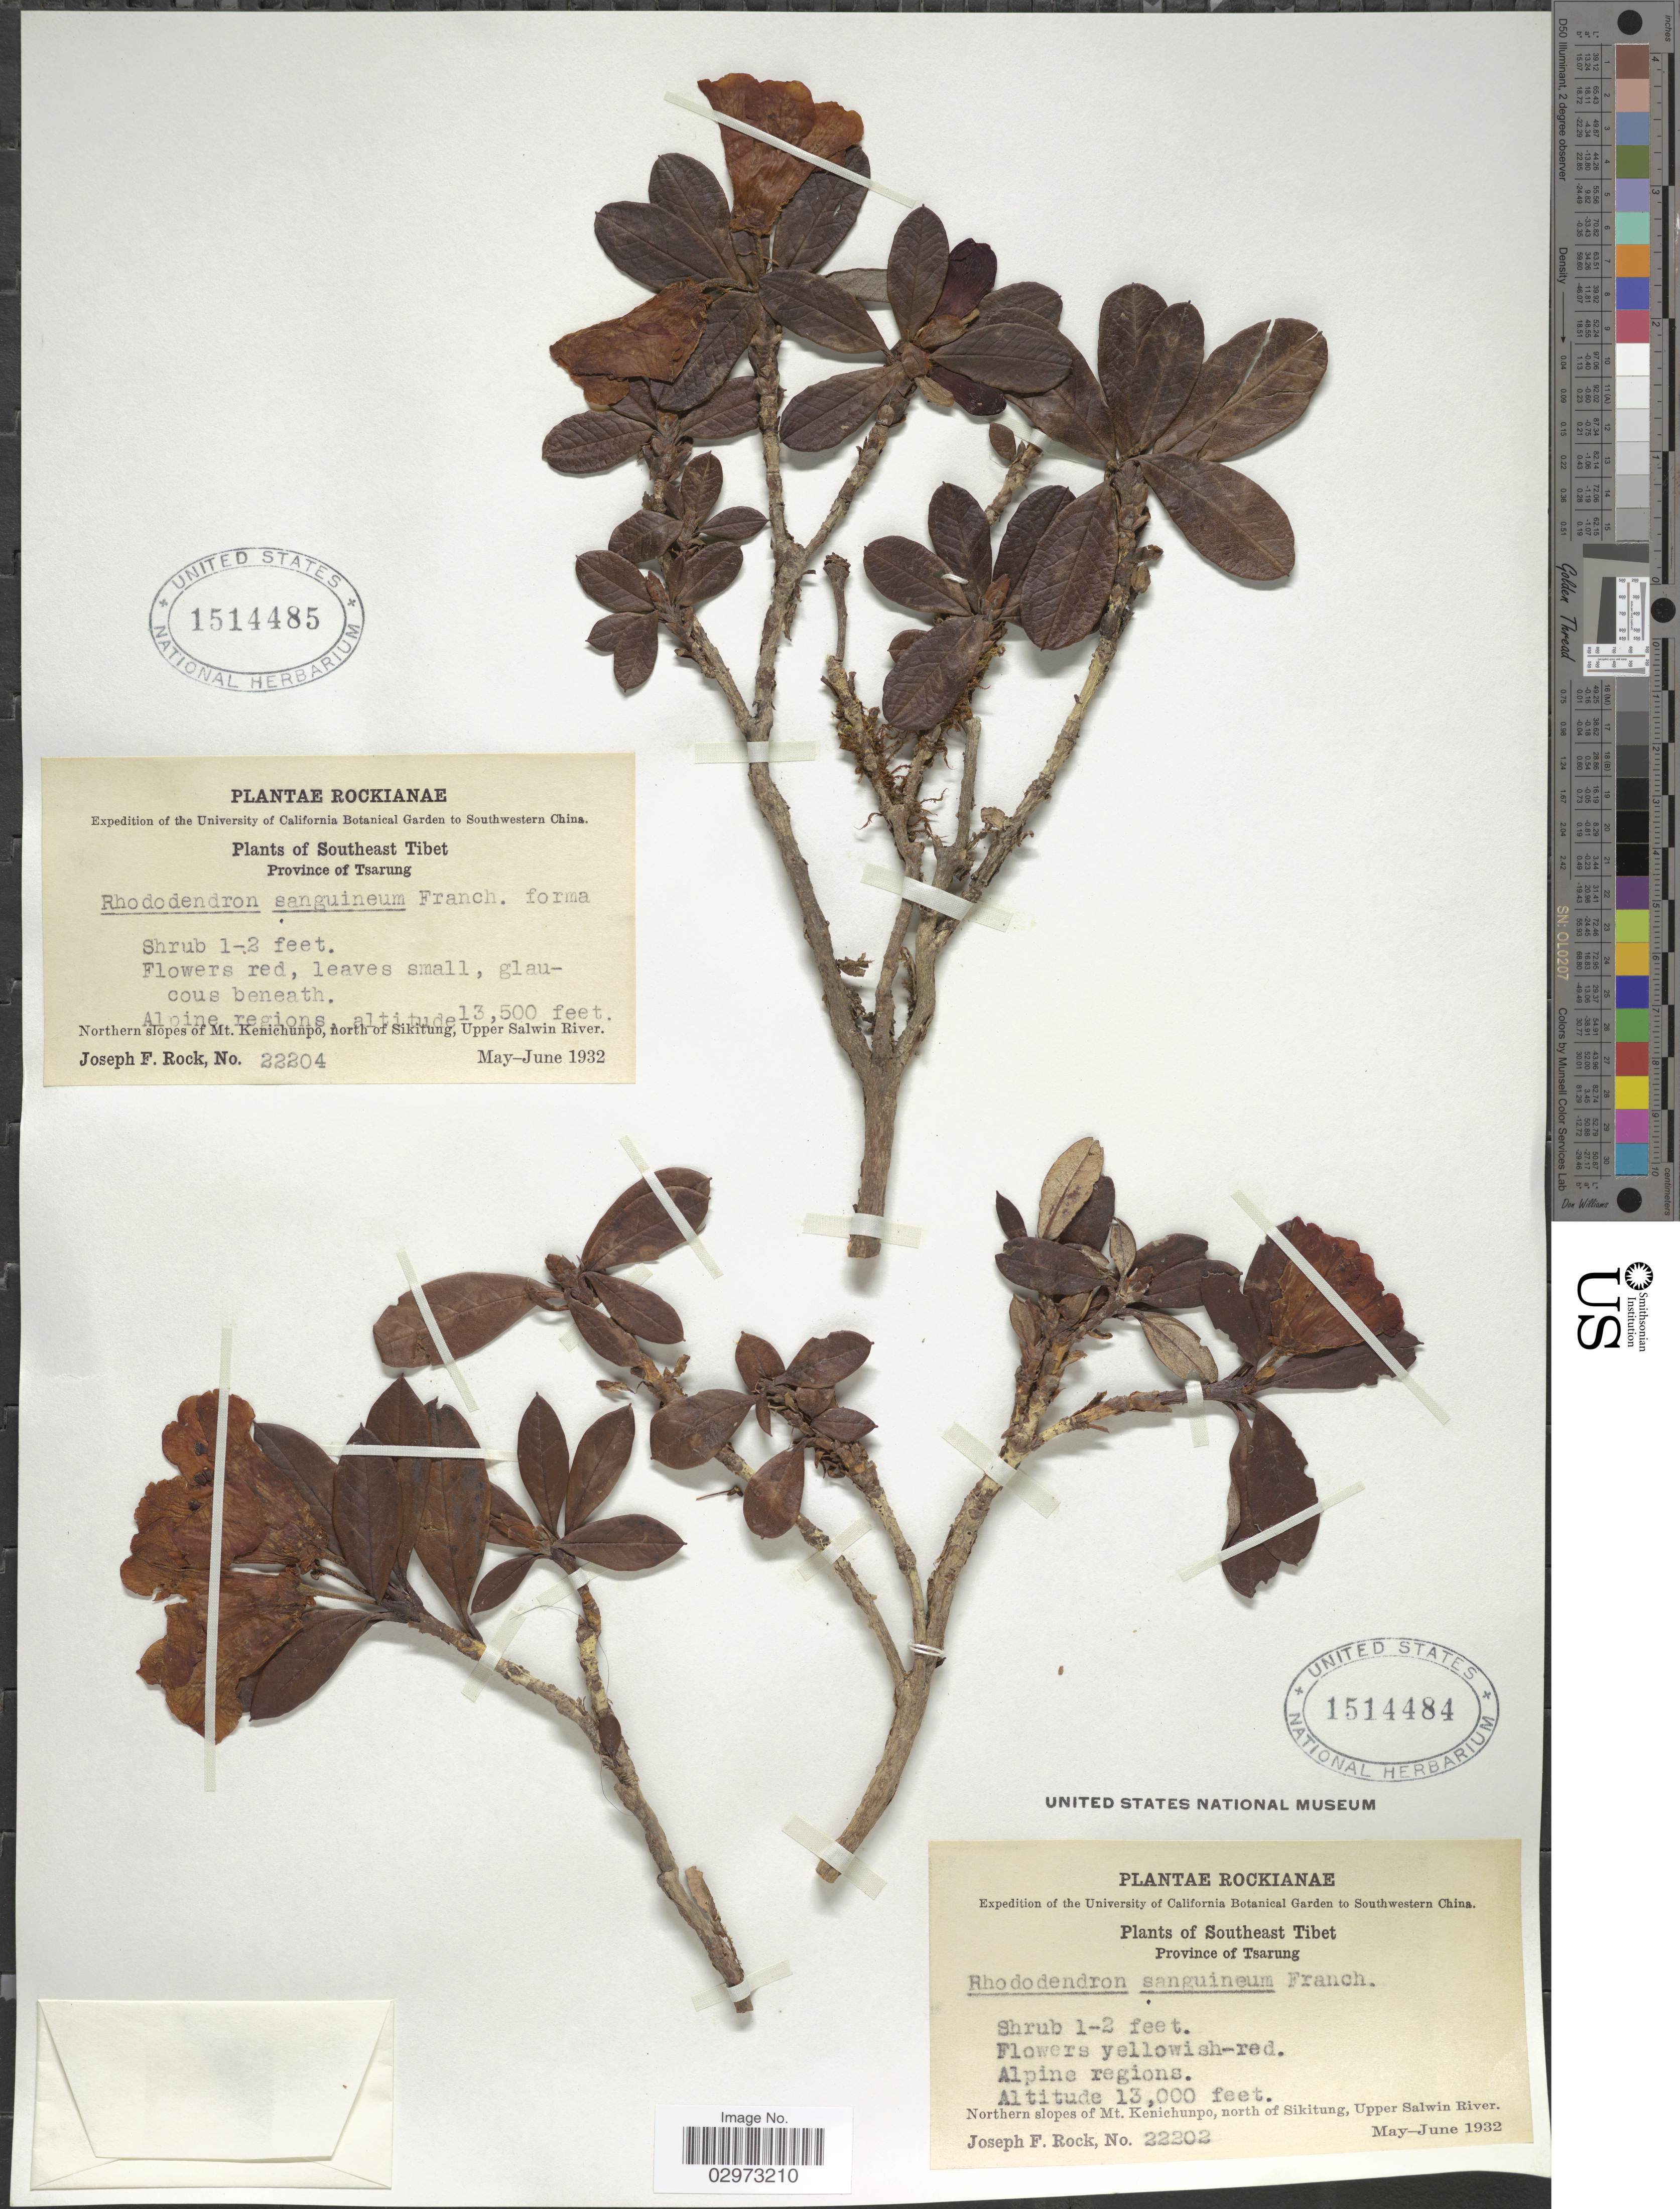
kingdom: Plantae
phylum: Tracheophyta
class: Magnoliopsida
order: Ericales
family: Ericaceae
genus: Rhododendron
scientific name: Rhododendron sanguineum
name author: Franch.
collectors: J. F. Rock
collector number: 22202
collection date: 1932-05/1932-06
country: China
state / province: Xizang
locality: Southwestern China. Southeast Tibet. Province of Tsarung. Alpine regions. Northern slopes of Mt. Kenichunpo, north of Sikitung, Upper Salwin River.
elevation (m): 3962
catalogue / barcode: US 1514484